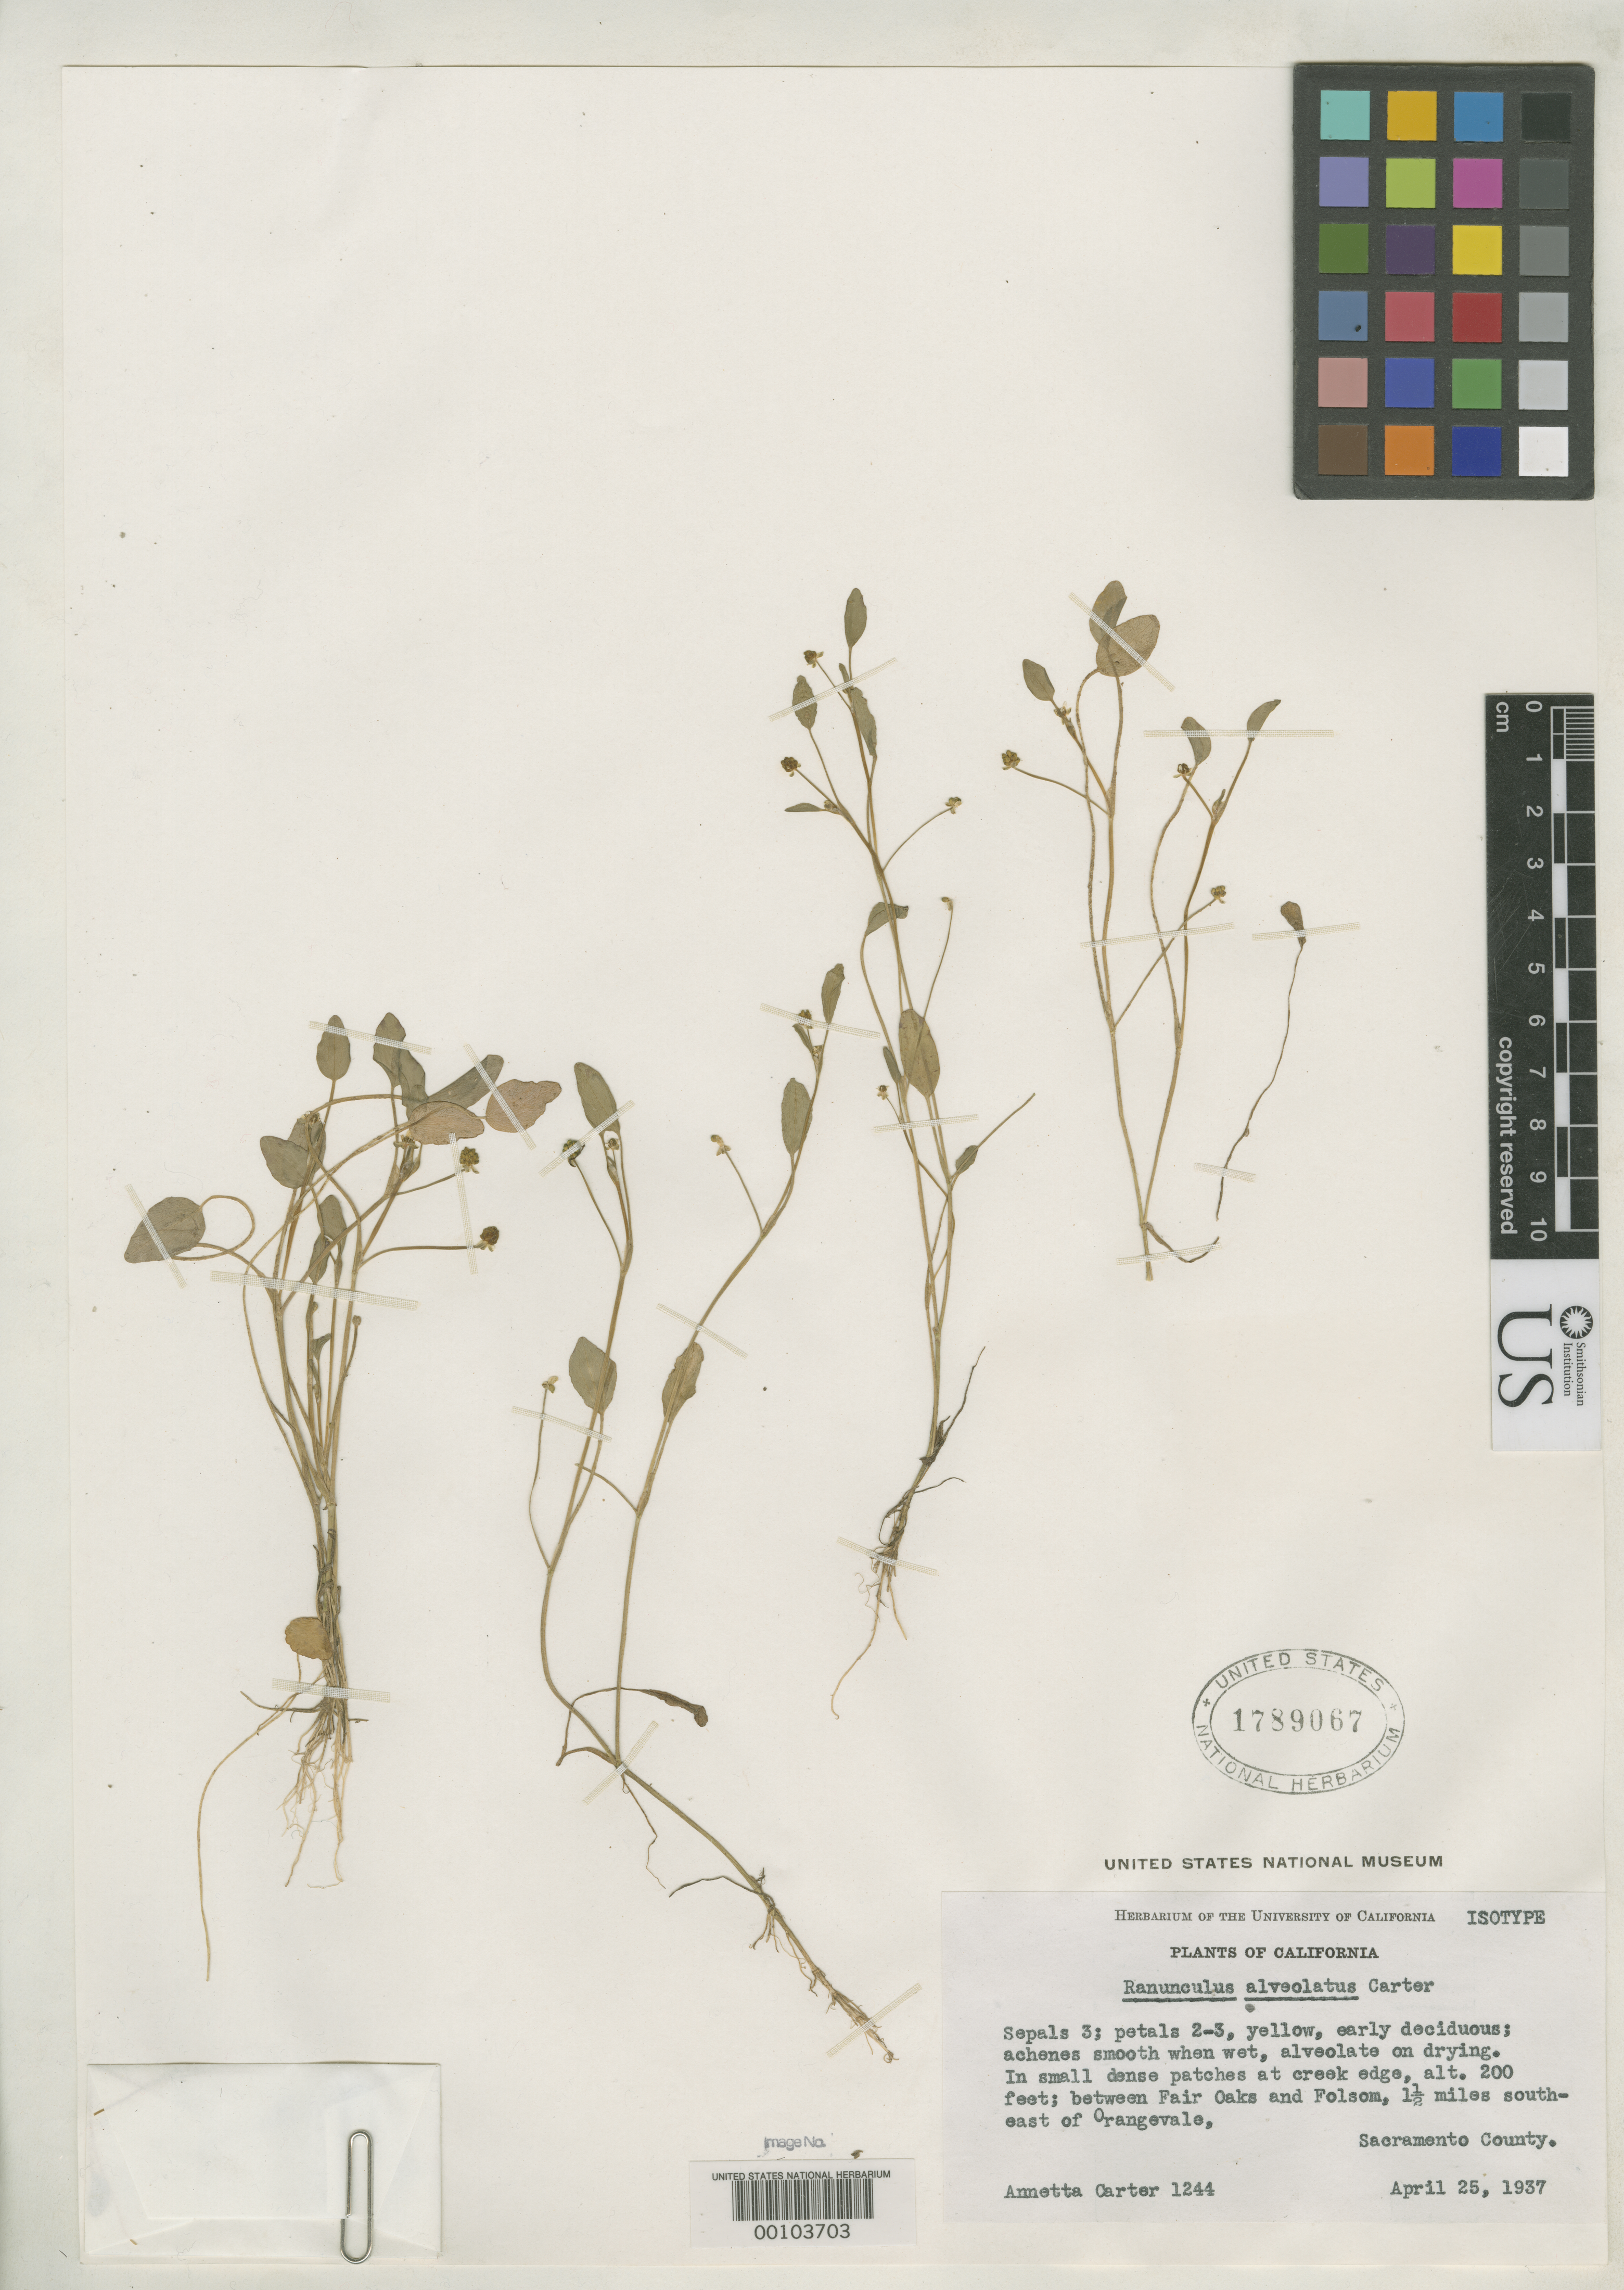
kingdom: Plantae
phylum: Tracheophyta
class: Magnoliopsida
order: Ranunculales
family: Ranunculaceae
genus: Ranunculus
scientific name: Ranunculus alveolatus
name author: A.M. Carter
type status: Isotype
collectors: A. M. Carter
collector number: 1244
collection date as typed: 25 Apr 1937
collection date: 1937-04-25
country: United States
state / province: California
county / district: Sacramento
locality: Between Fair Oaks and Folsom, 1.5 miles SE of Orangevale.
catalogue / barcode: US 1789067